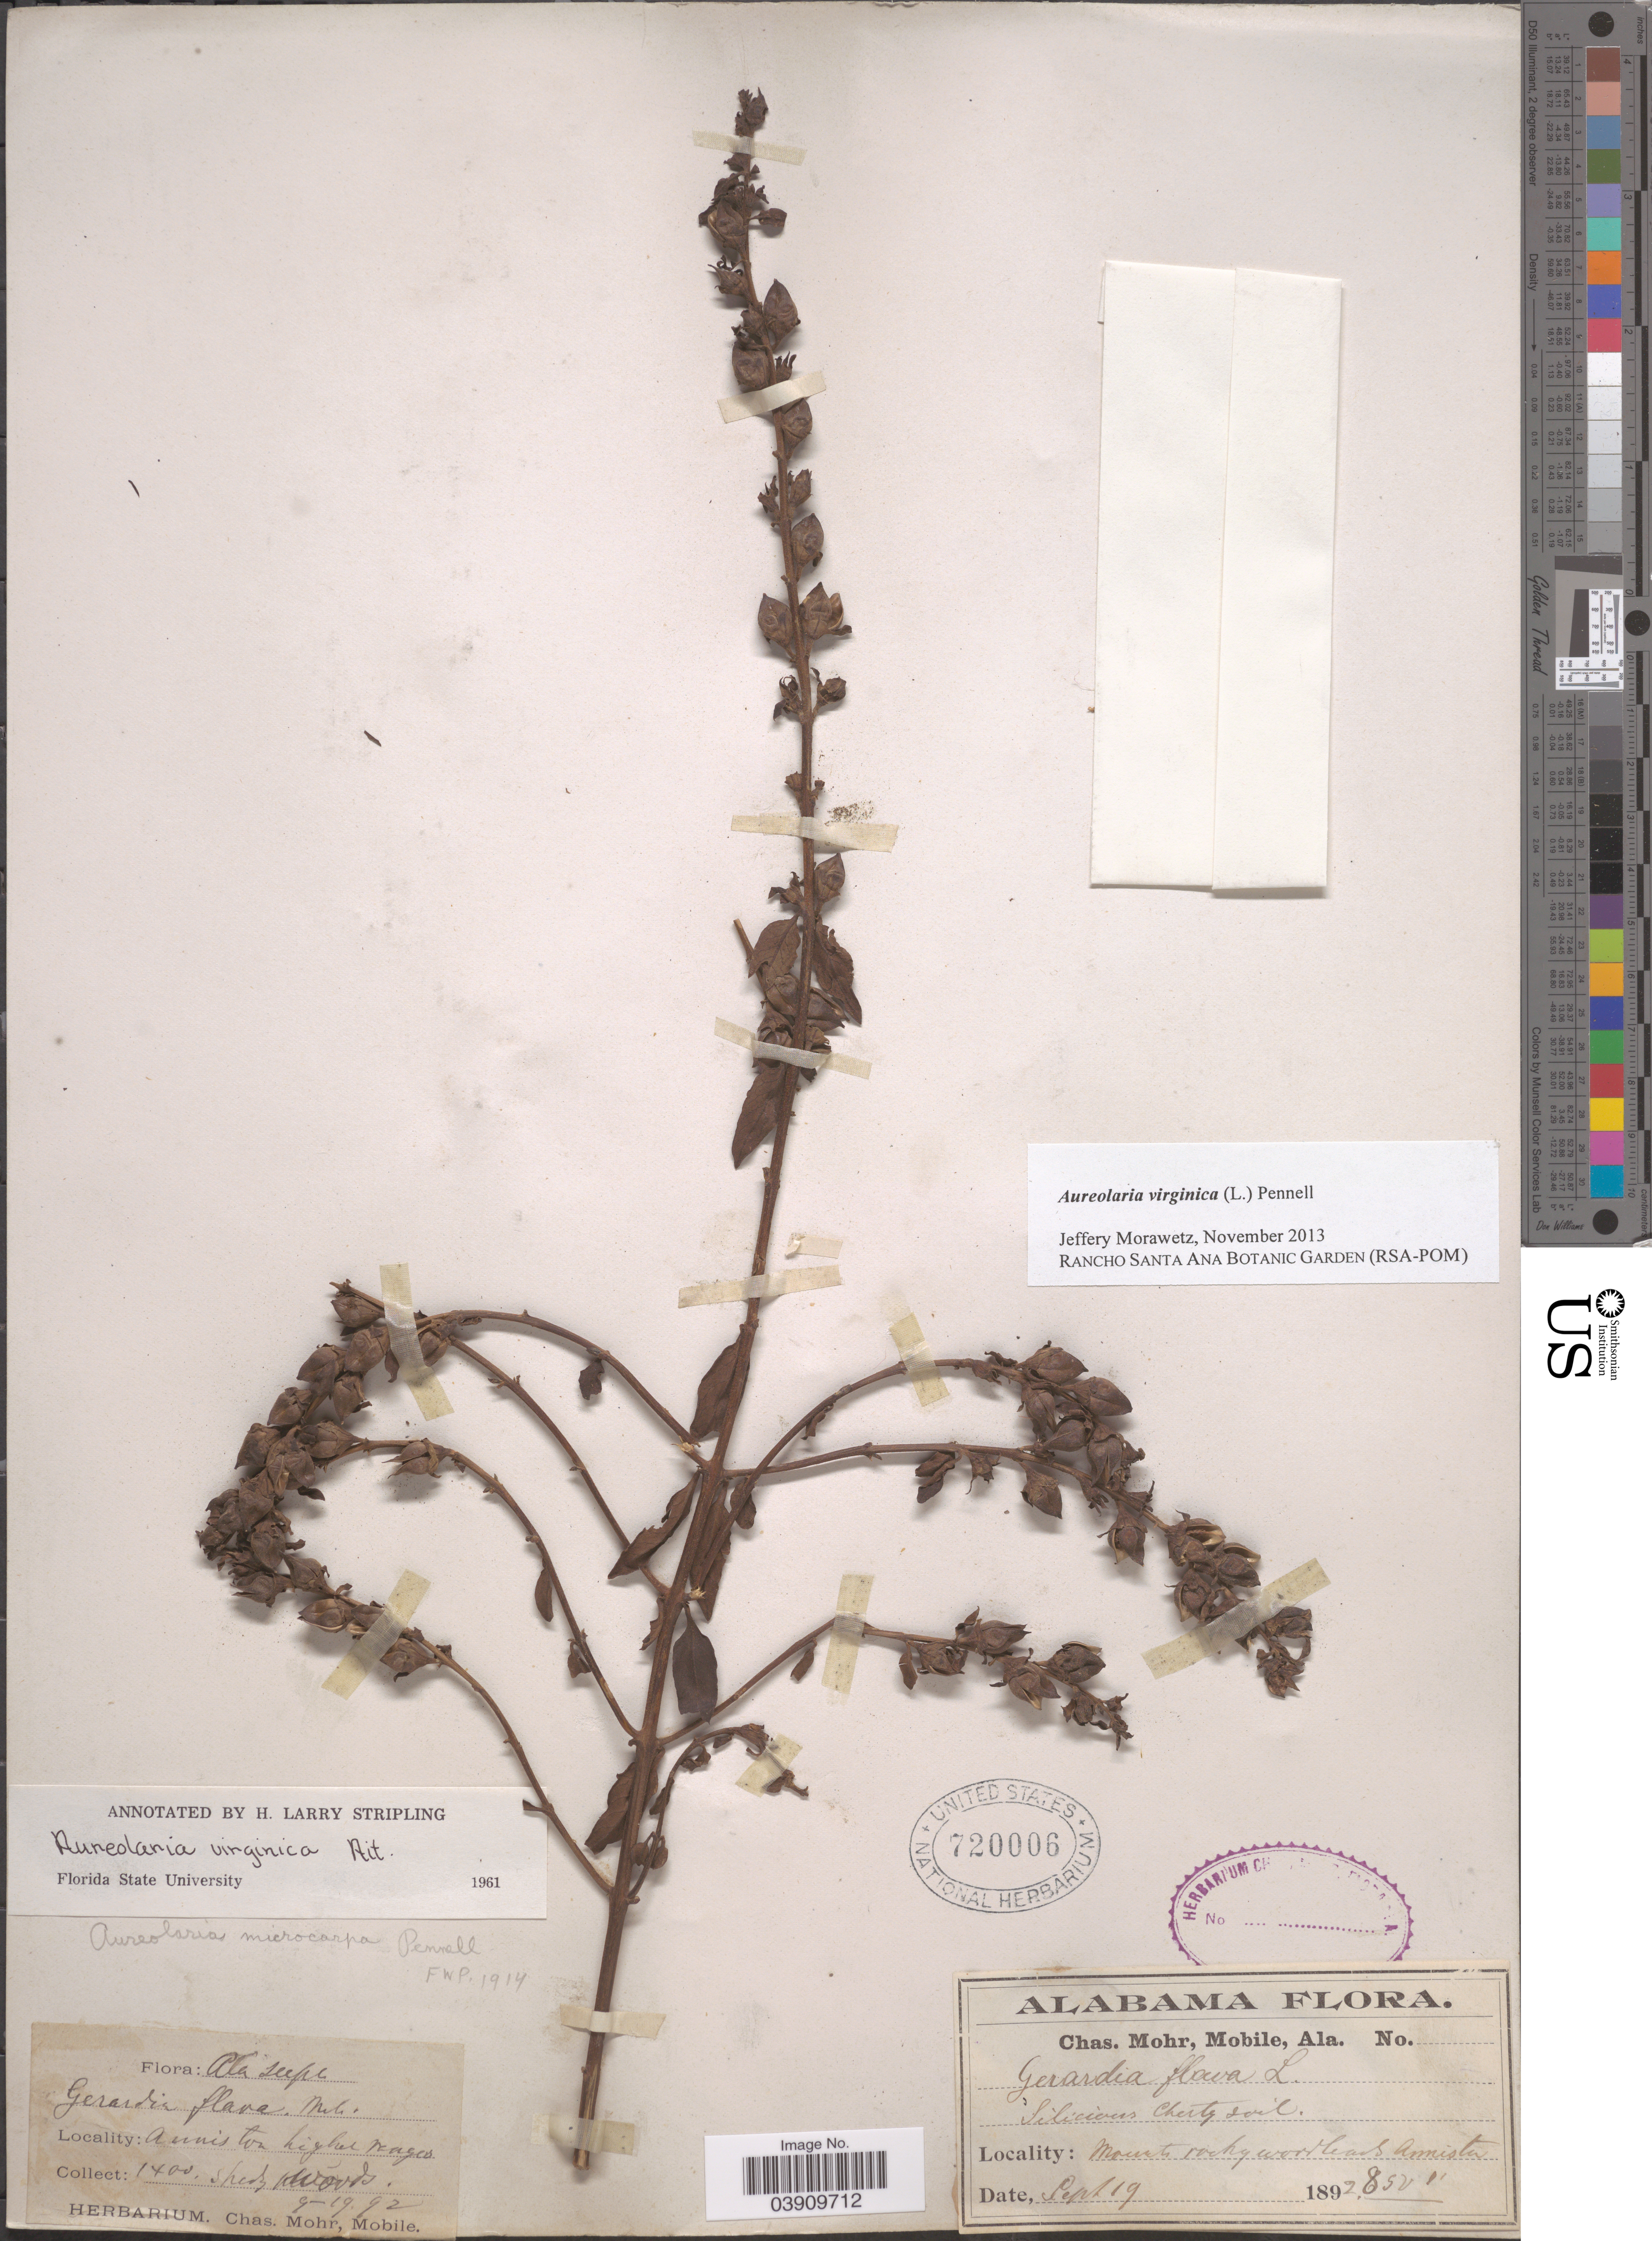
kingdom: Plantae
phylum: Tracheophyta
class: Magnoliopsida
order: Lamiales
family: Orobanchaceae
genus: Aureolaria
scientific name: Aureolaria virginica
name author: (L.) Pennell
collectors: ex herb. Charles Mohr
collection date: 1892-09-19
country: United States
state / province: Alabama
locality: Anniston.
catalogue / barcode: US 720006